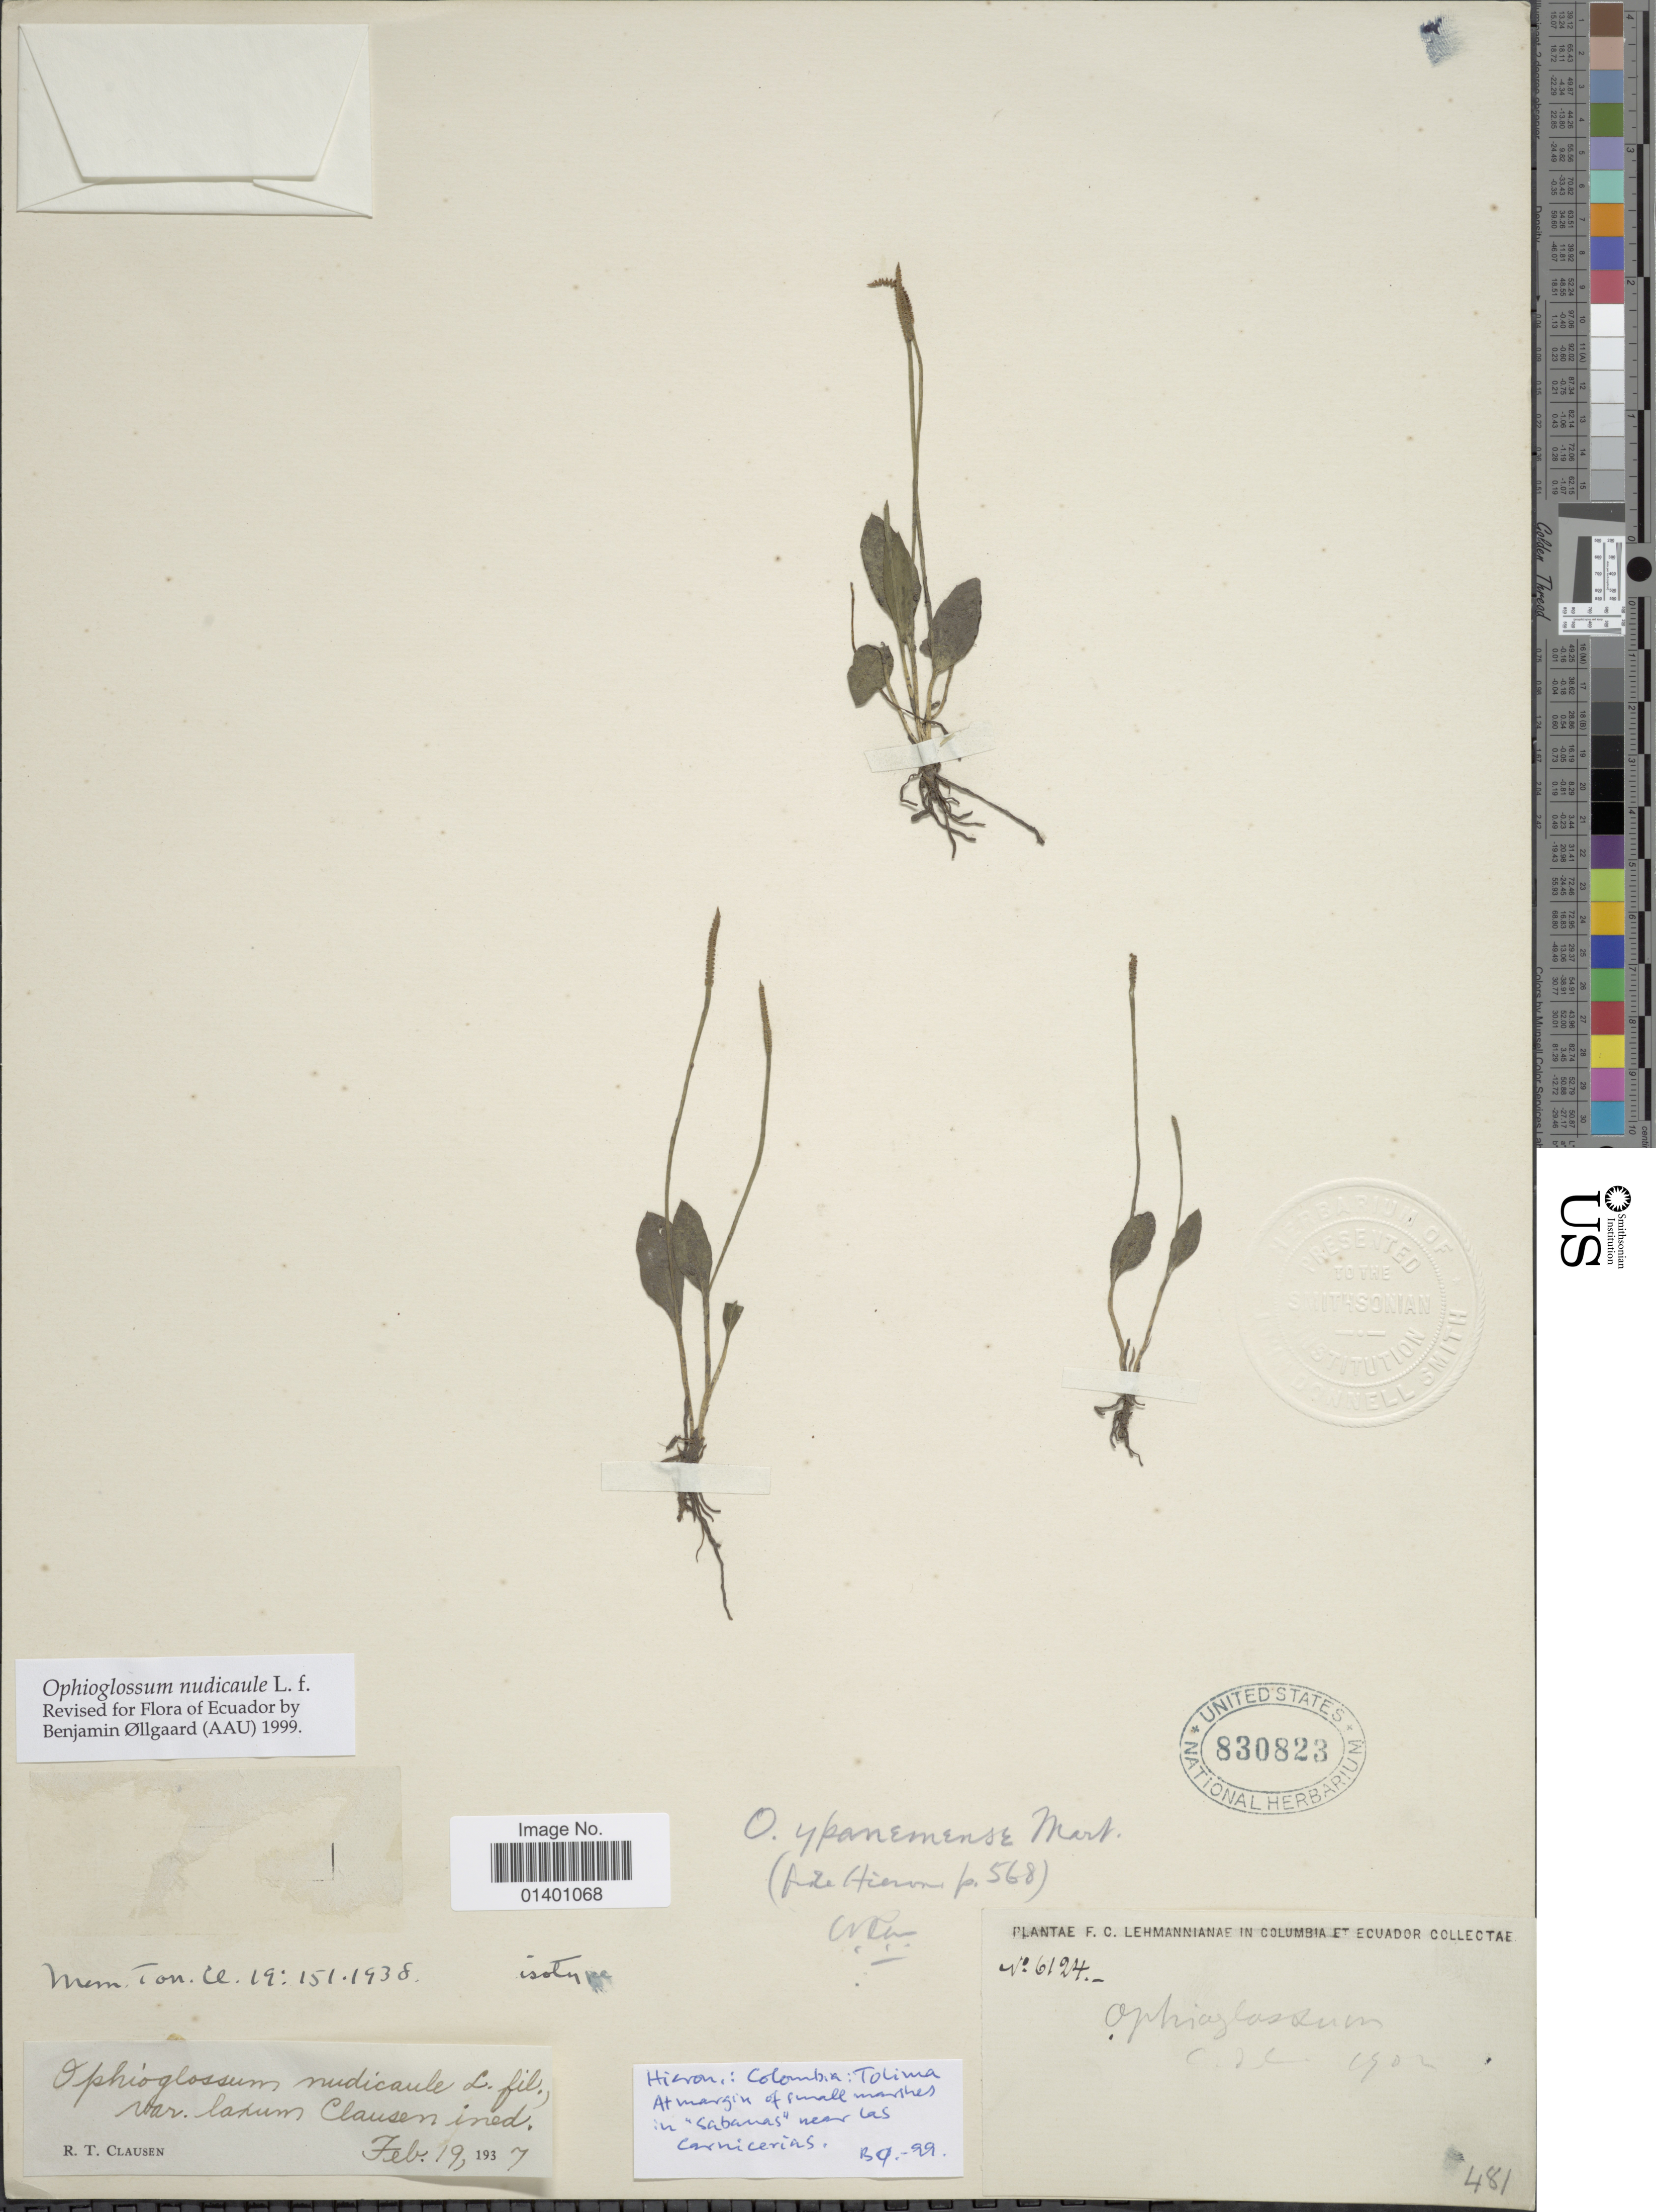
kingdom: Plantae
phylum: Tracheophyta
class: Polypodiopsida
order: Ophioglossales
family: Ophioglossaceae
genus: Ophioglossum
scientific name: Ophioglossum nudicaule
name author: L. f.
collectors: F. C. Lehmann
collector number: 6124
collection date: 1902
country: Colombia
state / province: Tolima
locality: Colombia et Ecuador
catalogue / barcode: US 830823